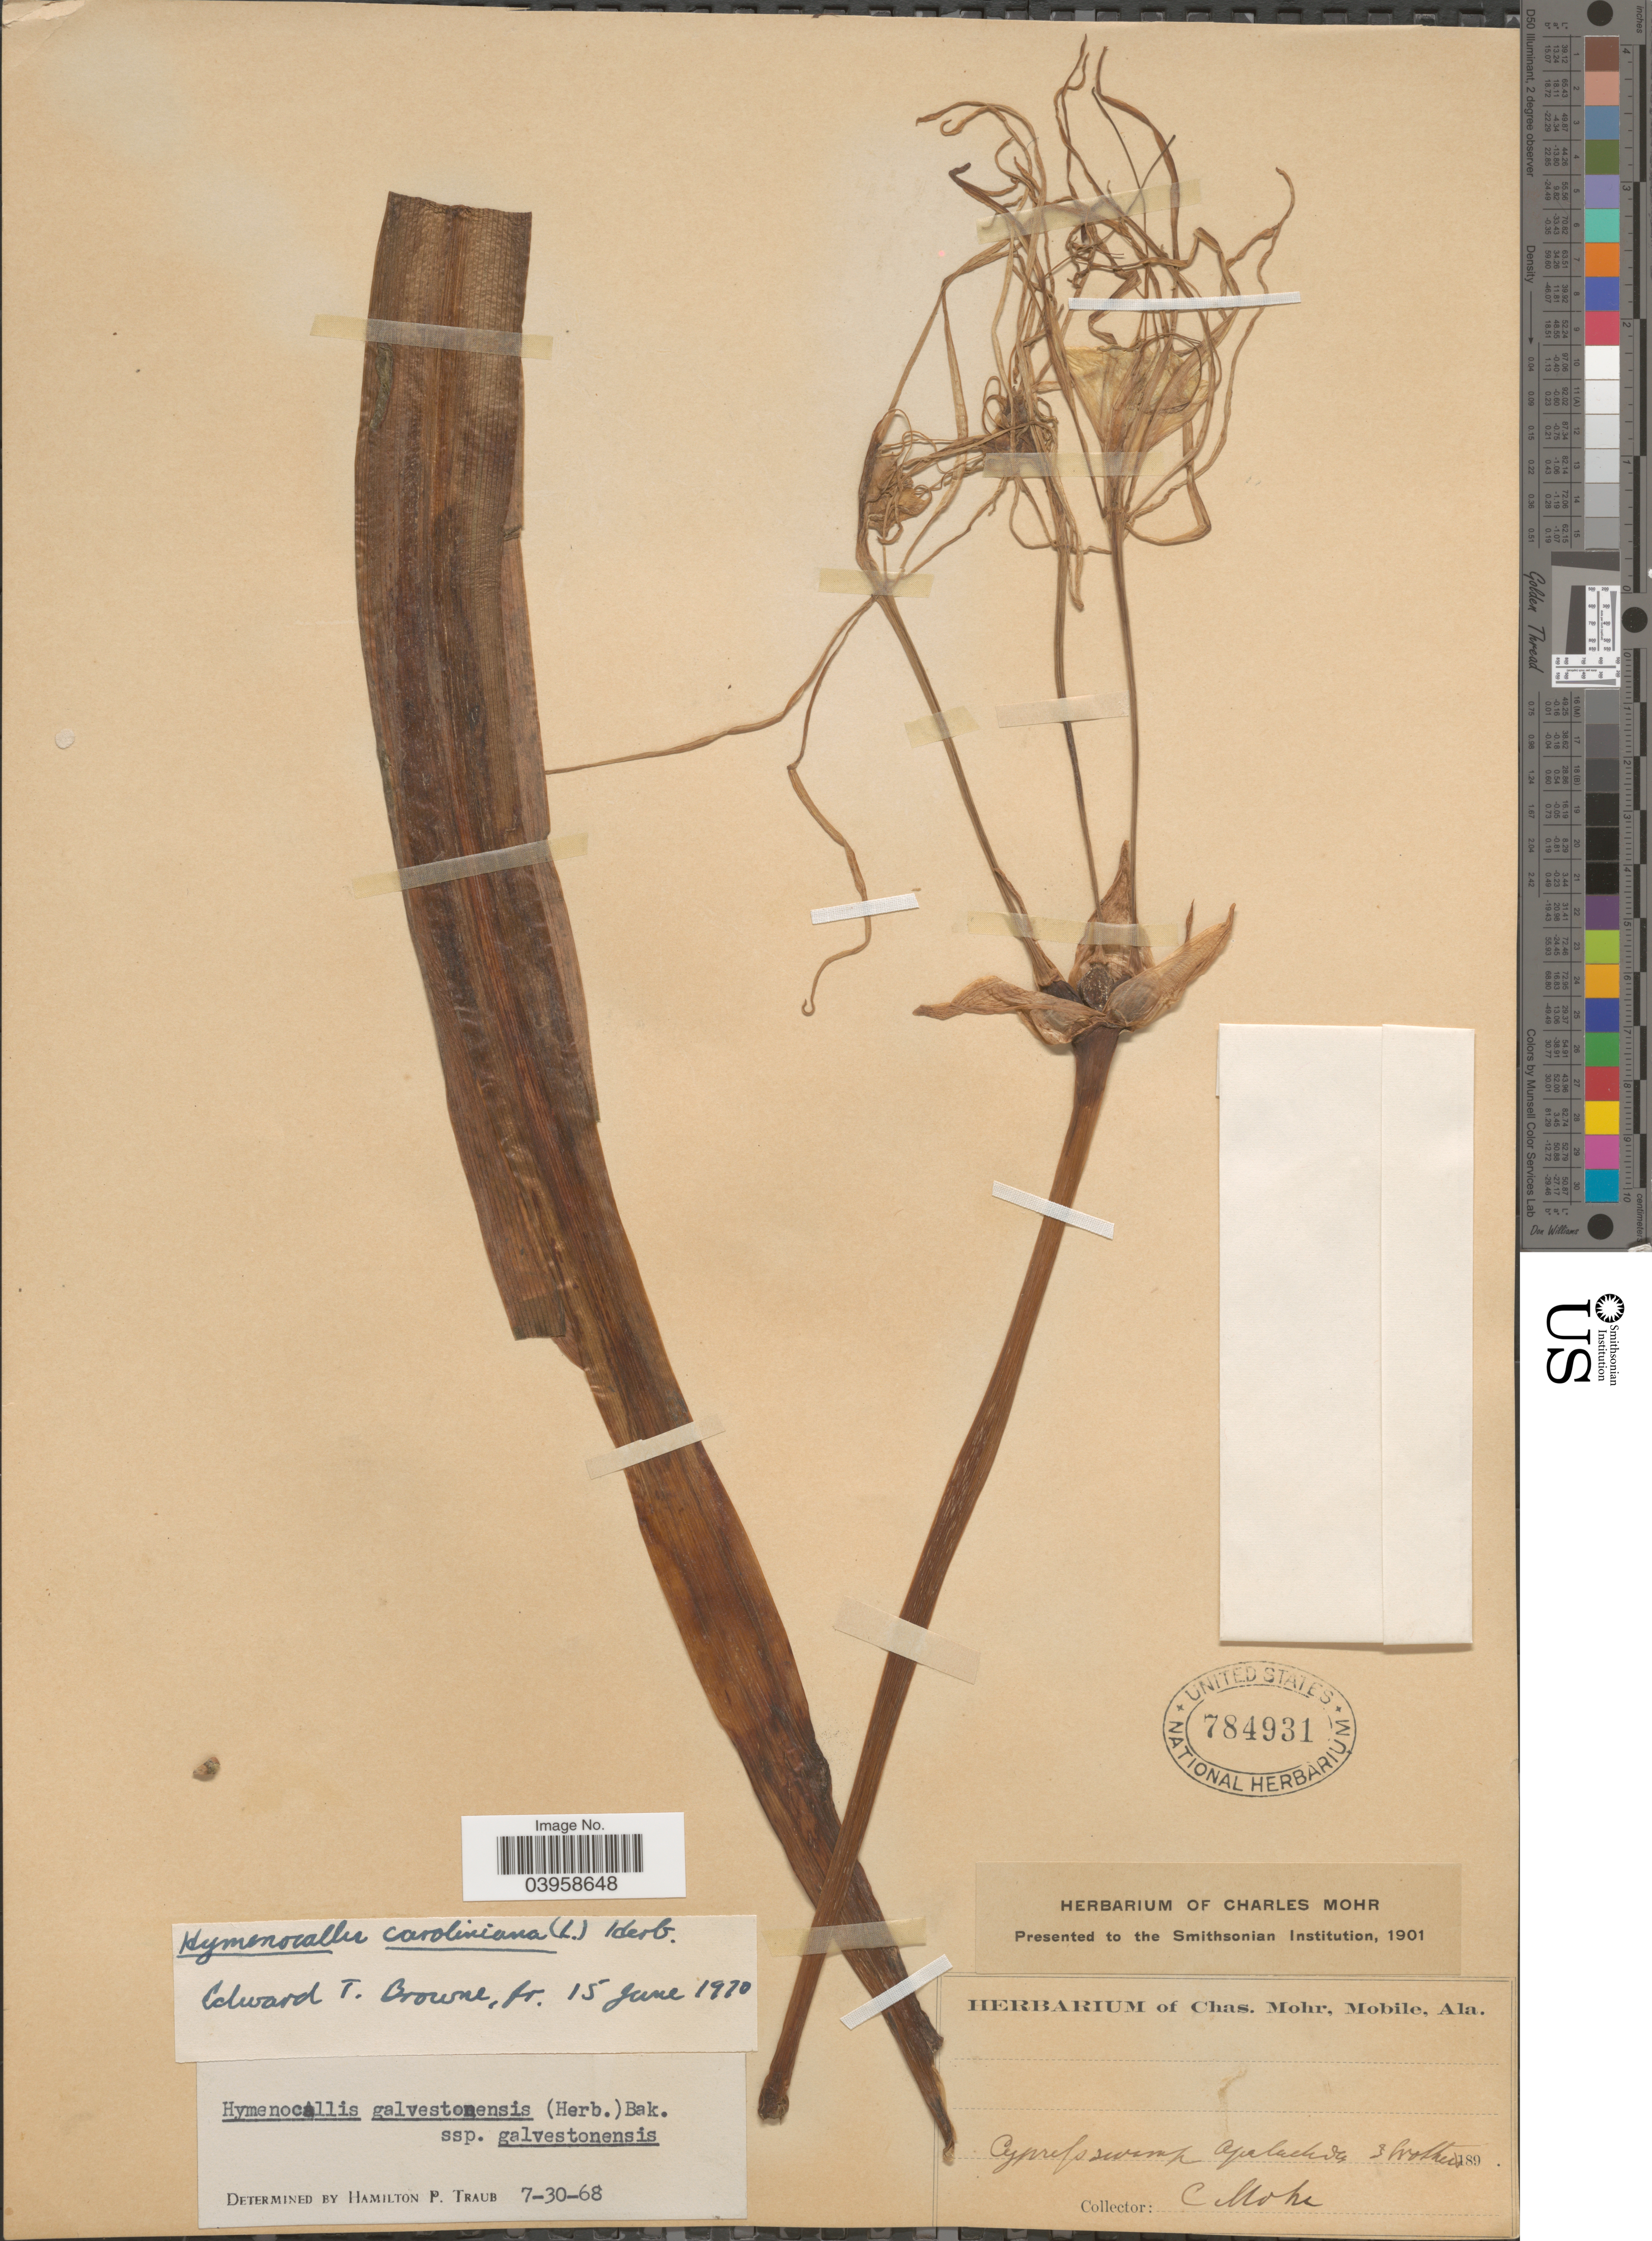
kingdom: Plantae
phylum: Tracheophyta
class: Liliopsida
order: Asparagales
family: Amaryllidaceae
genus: Hymenocallis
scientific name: Hymenocallis caroliniana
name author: (L.) Herb.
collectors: Mohr, C. T. (herbarium)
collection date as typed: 3 ! 189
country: United States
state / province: Florida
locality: Cypress swamp Apalachicola.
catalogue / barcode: US 784931